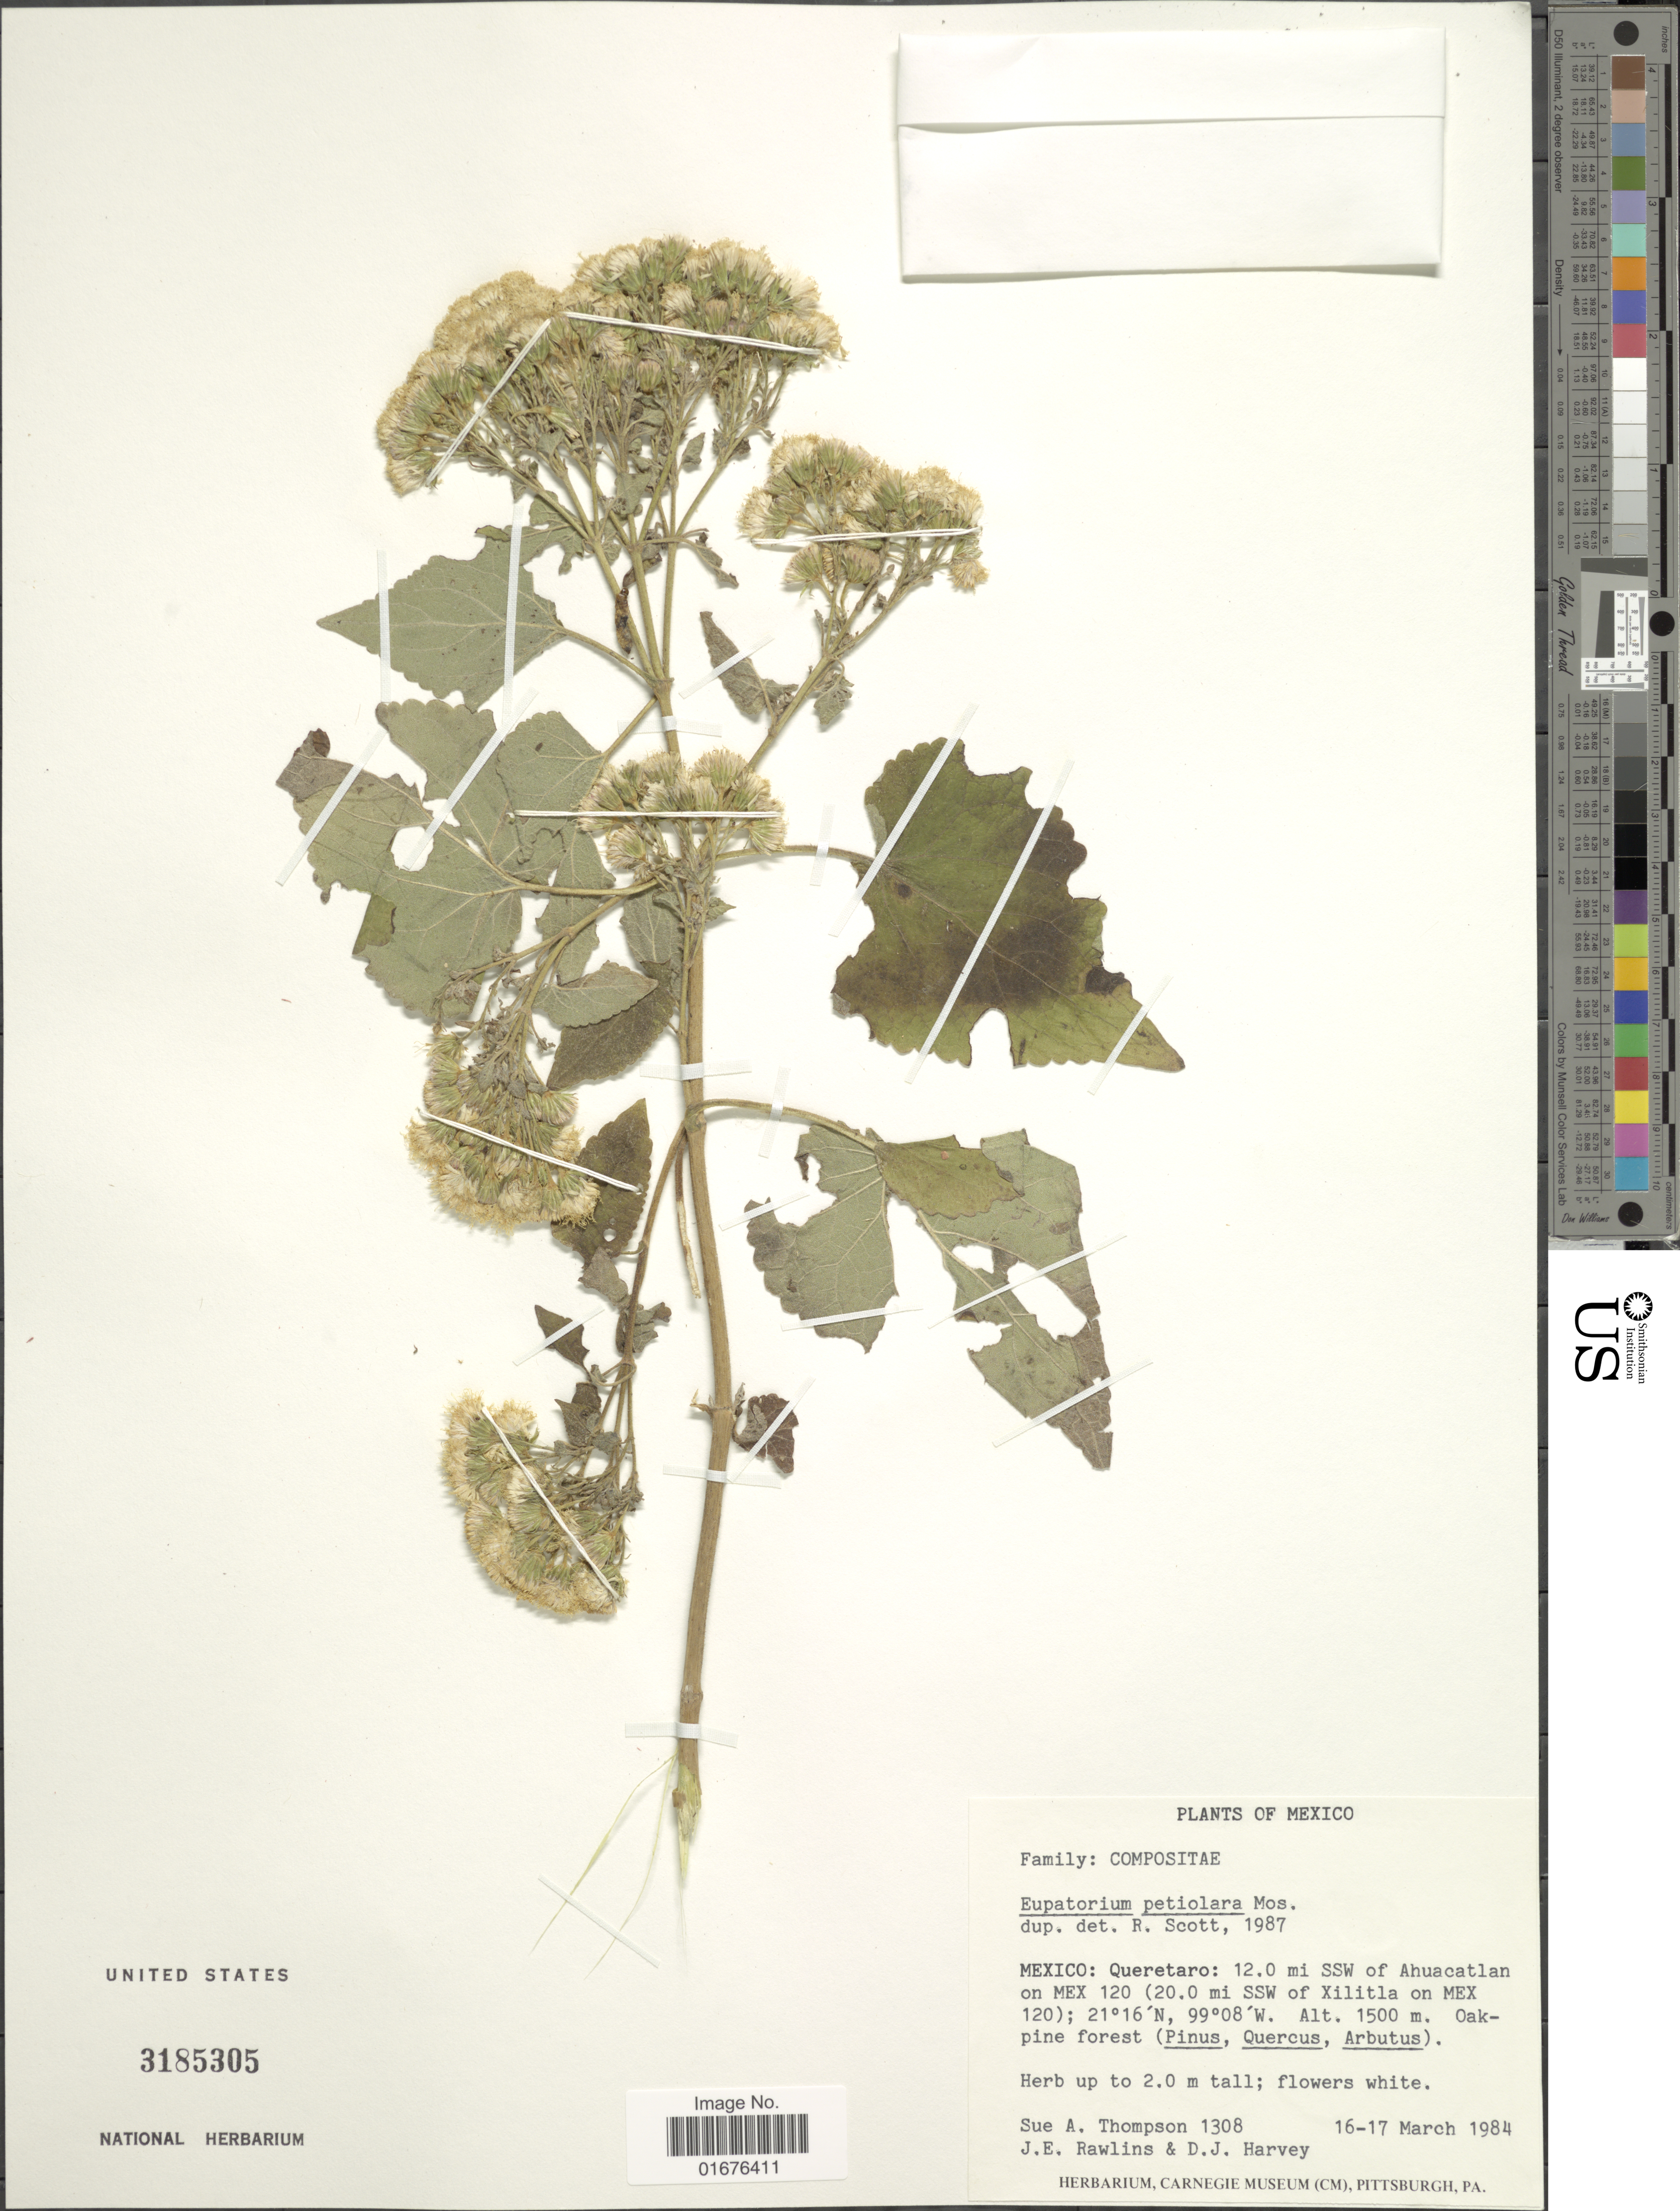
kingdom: Plantae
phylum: Tracheophyta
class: Magnoliopsida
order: Asterales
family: Asteraceae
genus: Ageratina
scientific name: Ageratina petiolaris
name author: (Moc. & Sessé ex DC.) R.M. King & H. Rob.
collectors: S. A. Thompson, J. Rawlins & D. Harvey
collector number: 1308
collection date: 1984-03-16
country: Mexico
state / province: Querétaro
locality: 12.0 mi SSW of Ahuacatlan on Mex 120 (20.0 mi SSWof Xilitla on Mex 120), Oak pine forest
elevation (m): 1500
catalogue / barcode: US 3185305